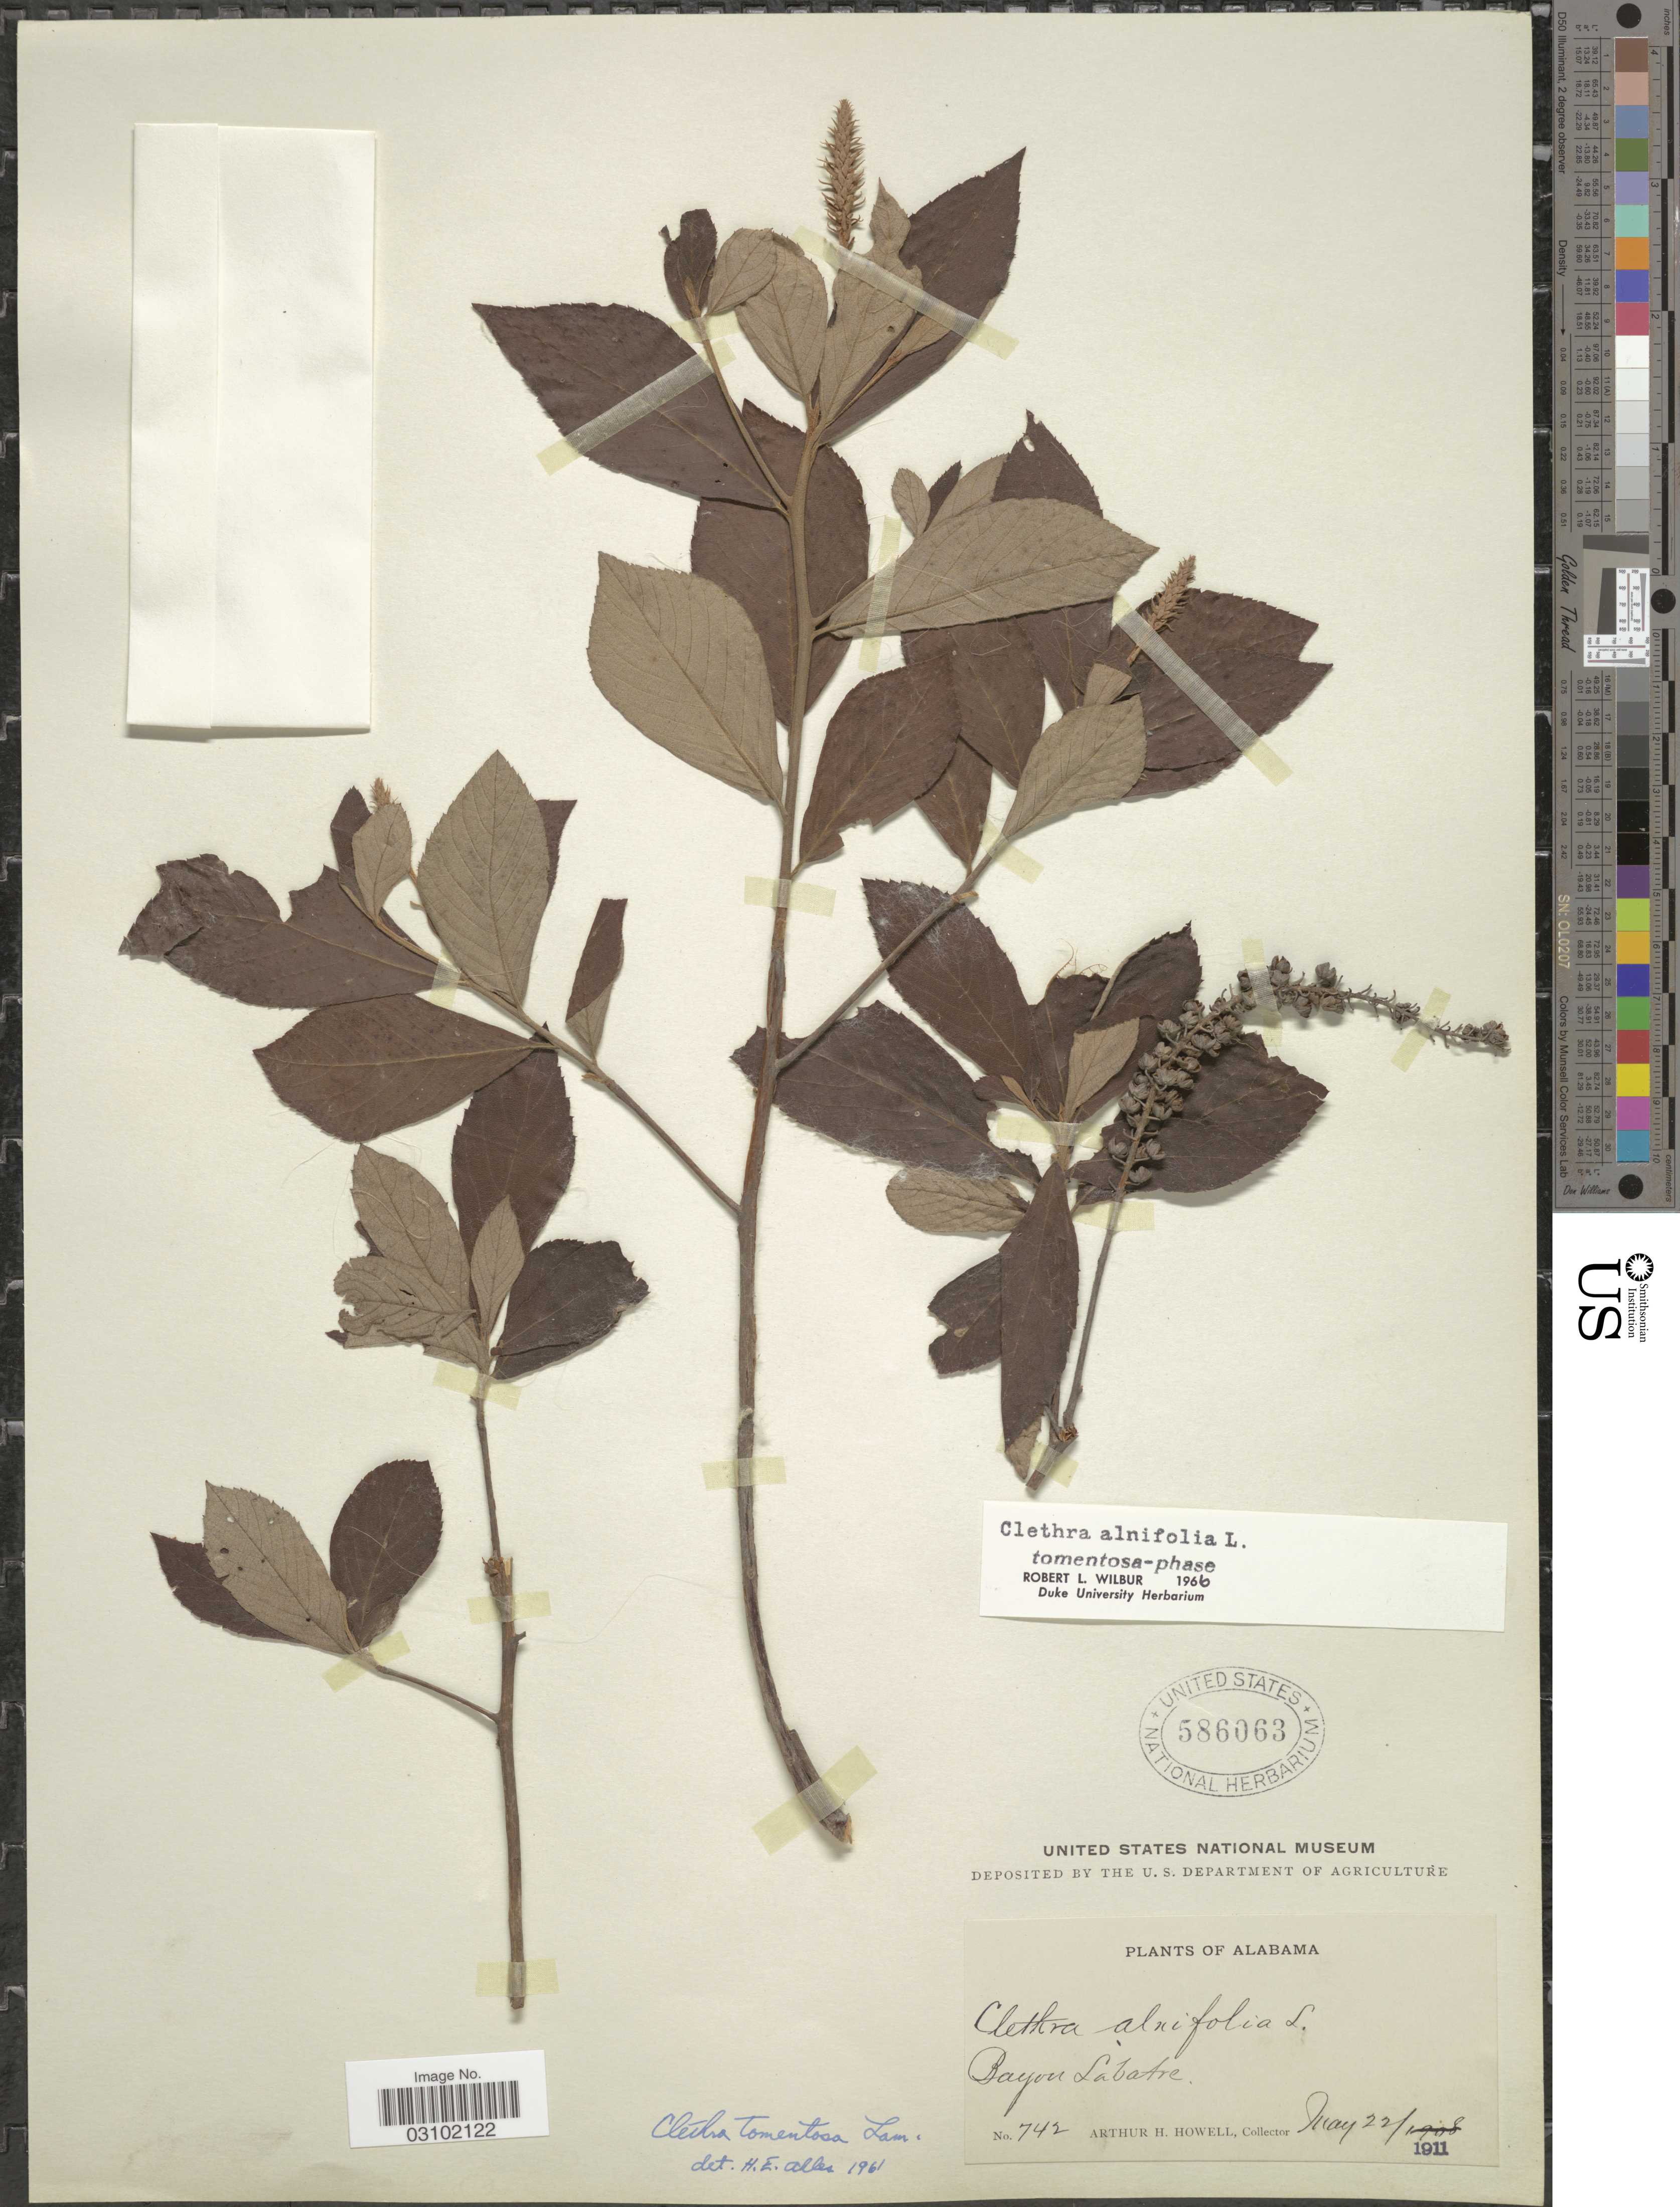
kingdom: Plantae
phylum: Tracheophyta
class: Magnoliopsida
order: Ericales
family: Clethraceae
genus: Clethra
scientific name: Clethra alnifolia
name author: L.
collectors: A. Howell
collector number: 742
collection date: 1911-05-22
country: United States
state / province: Alabama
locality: Bayon Labatre.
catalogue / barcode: US 586063